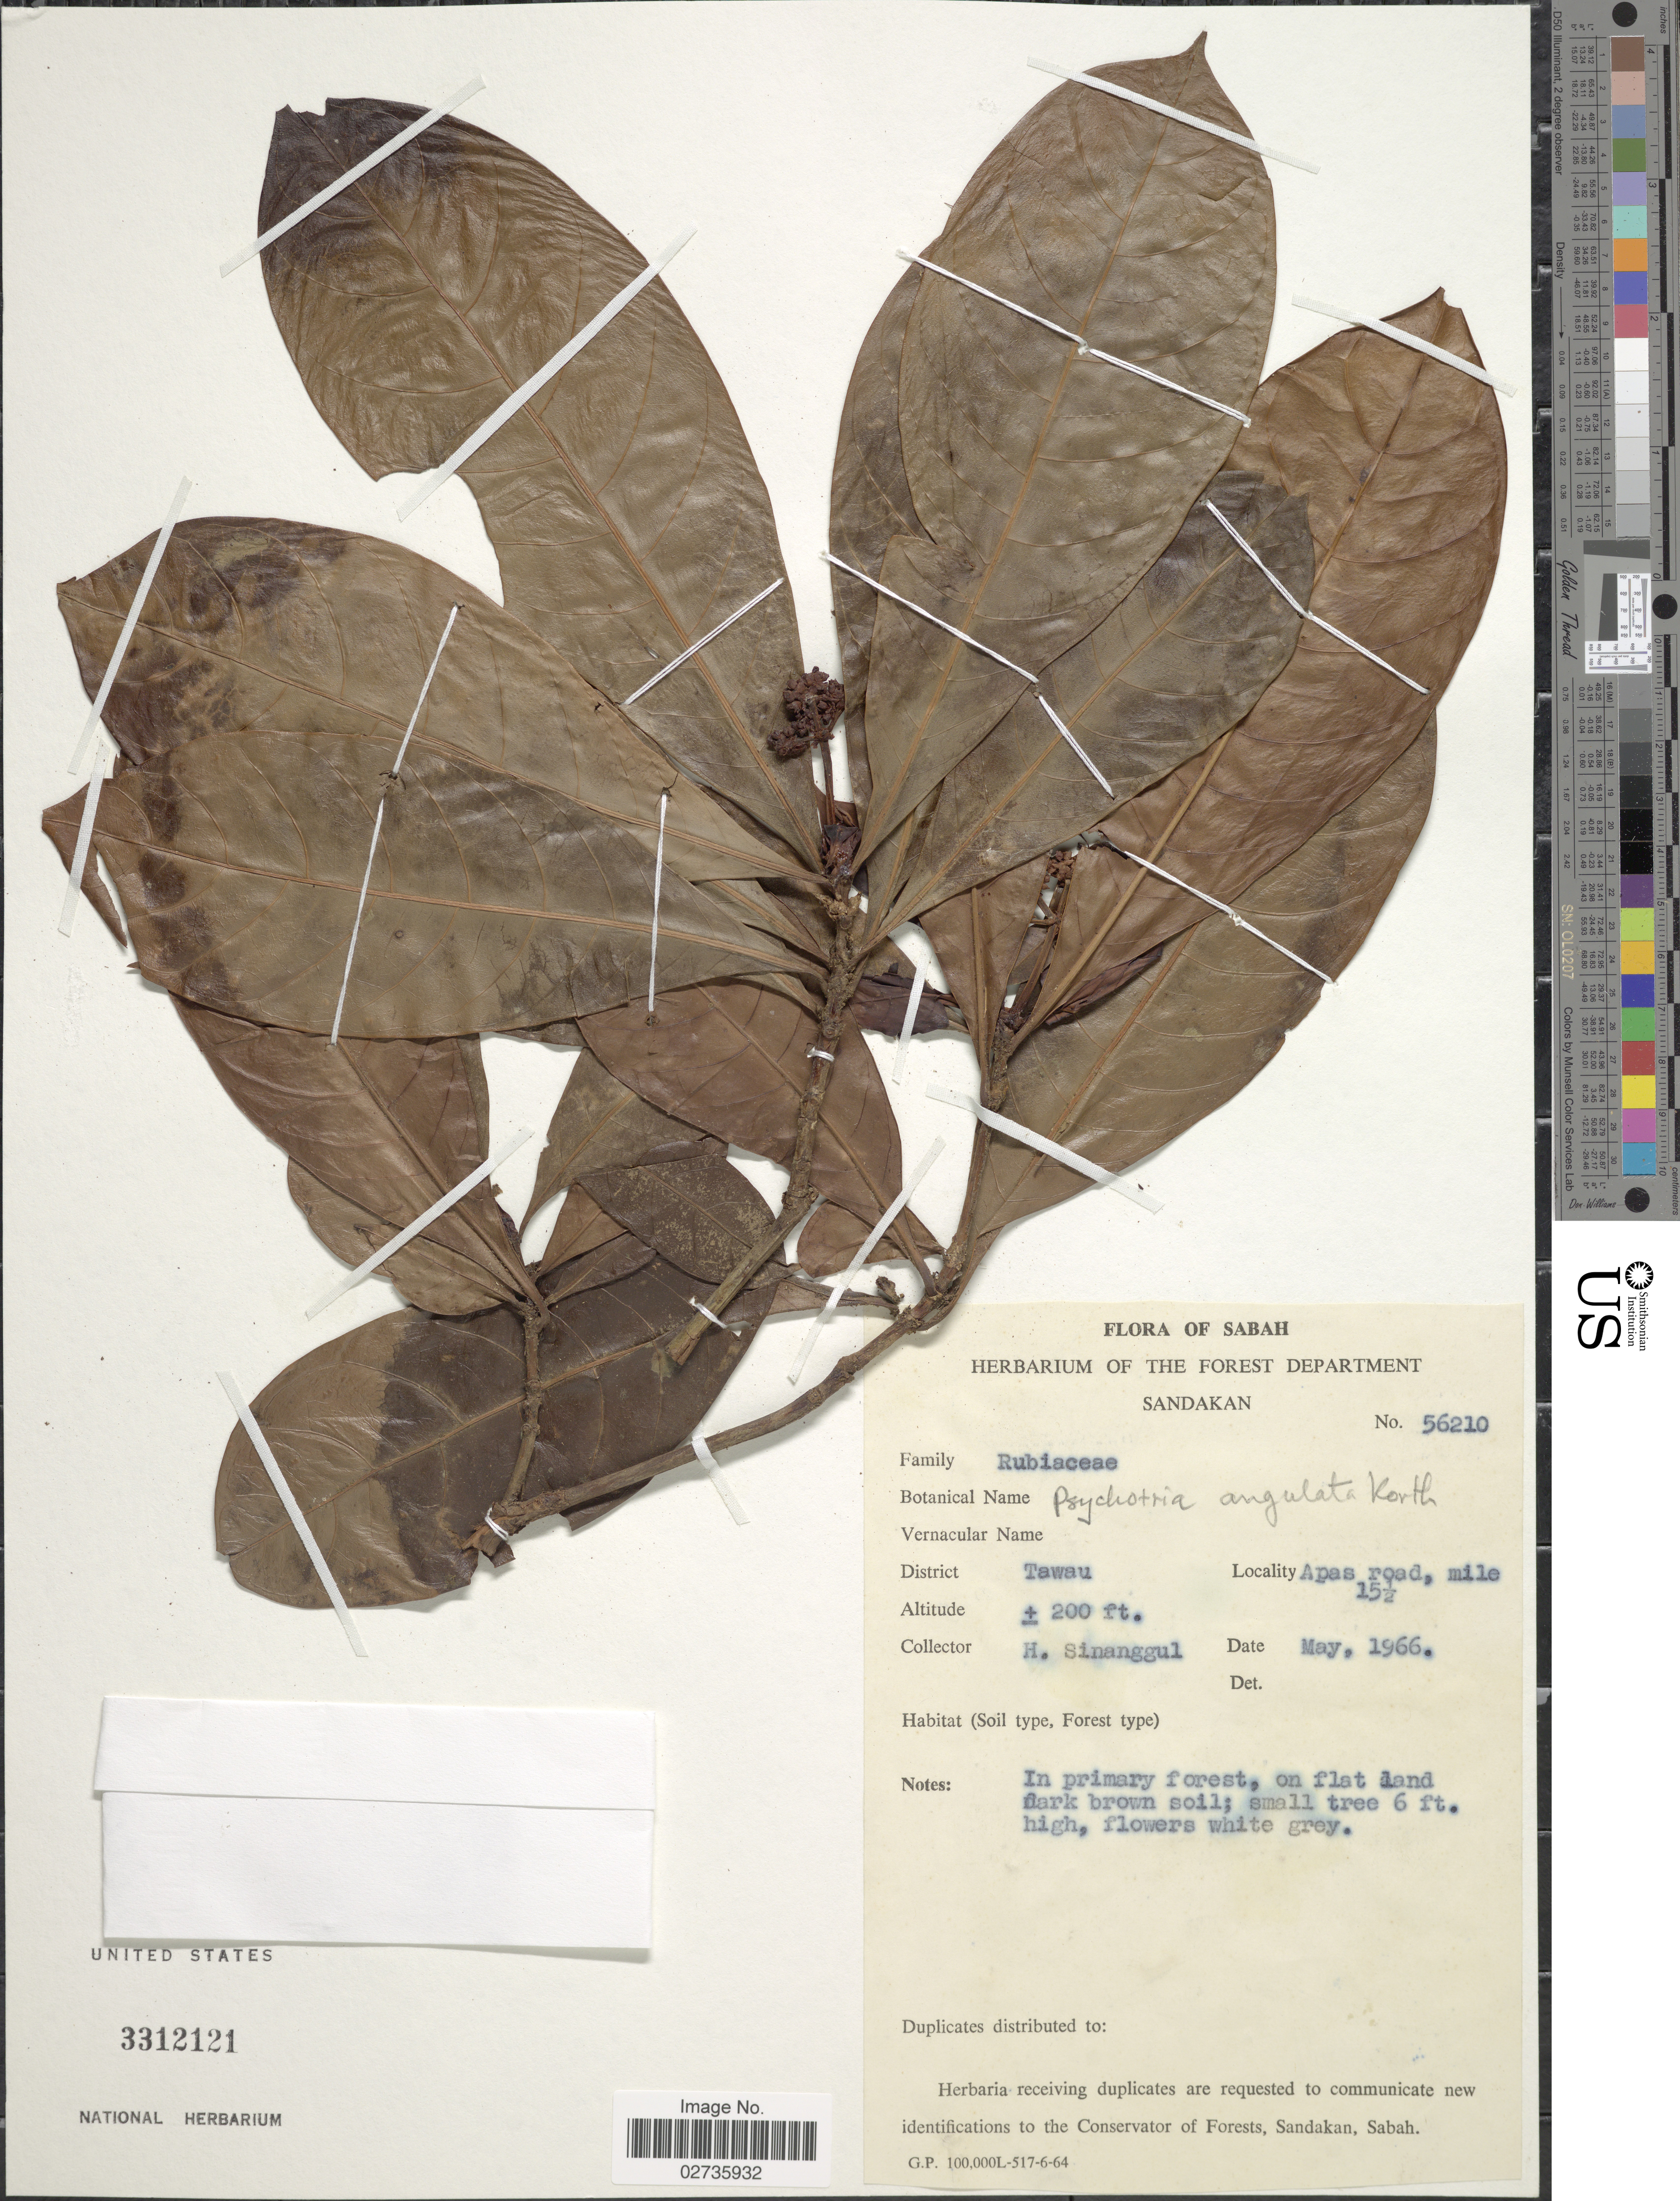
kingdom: Plantae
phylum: Tracheophyta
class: Magnoliopsida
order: Gentianales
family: Rubiaceae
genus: Psychotria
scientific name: Psychotria angulata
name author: Korth.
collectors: H. Sinanggul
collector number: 56210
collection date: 1966-05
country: Malaysia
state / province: Sabah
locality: District Tawau, Apas road, mile 15½, In primary forest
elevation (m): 610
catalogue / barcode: US 3312121